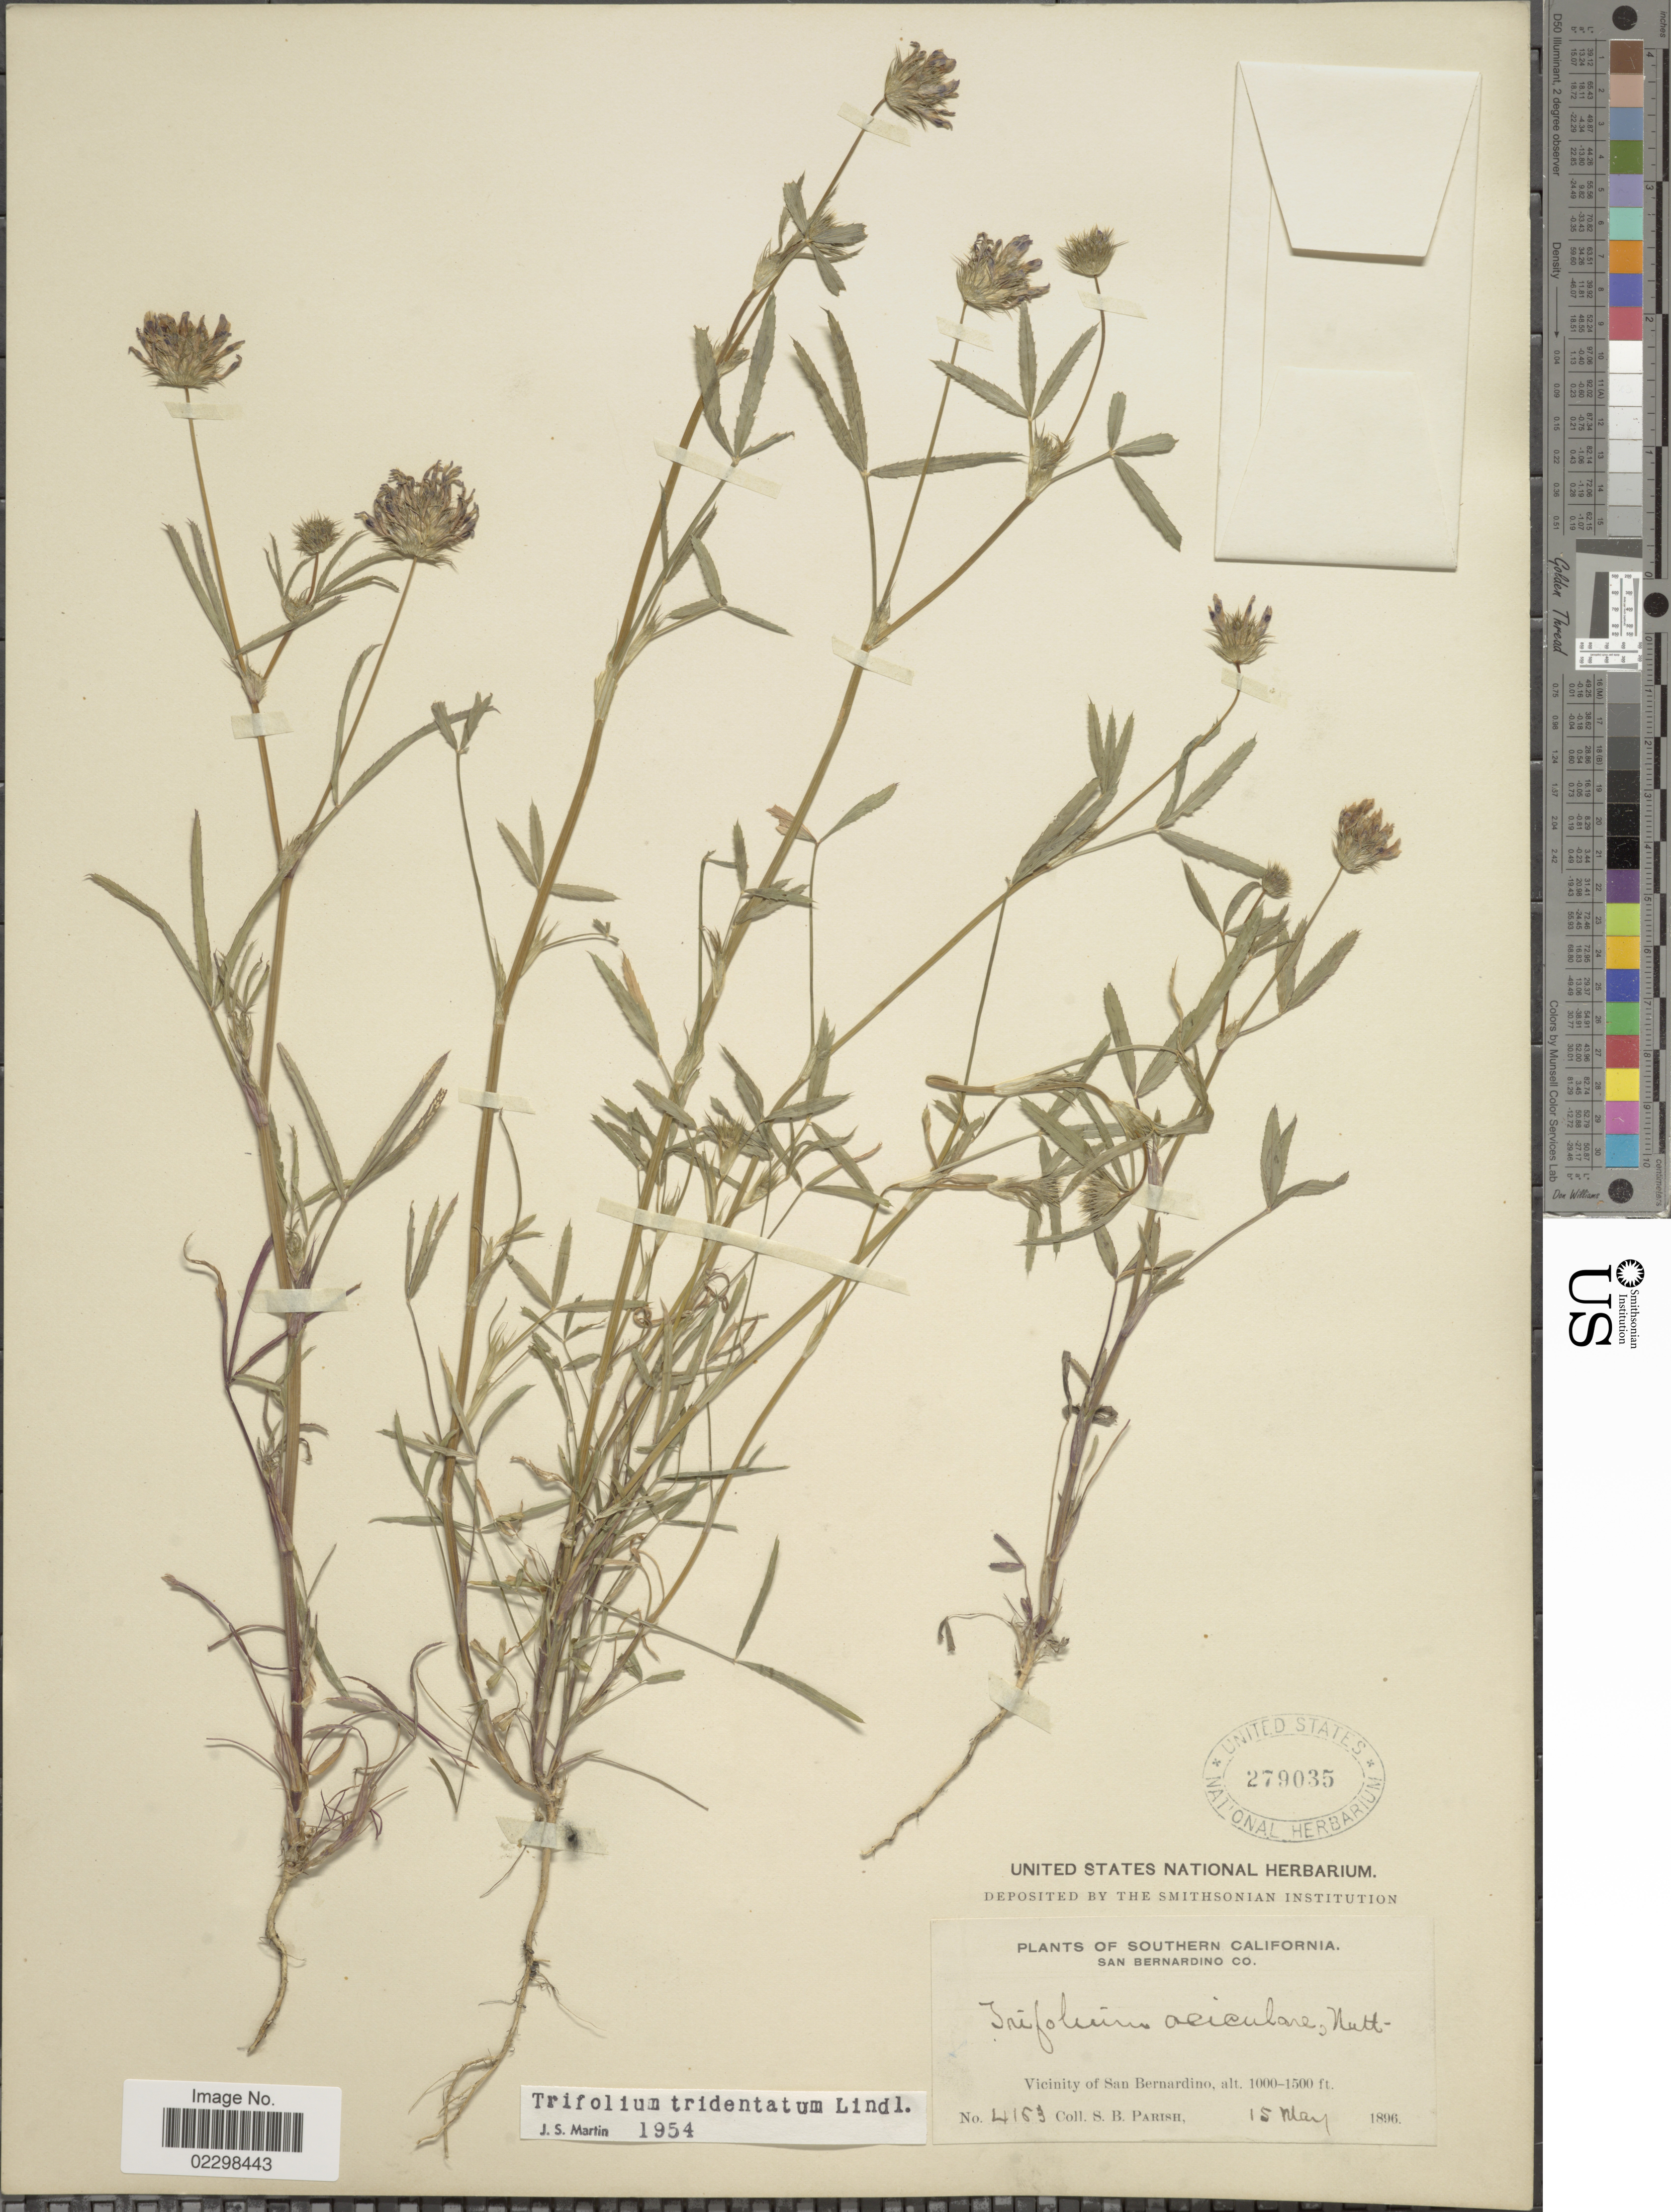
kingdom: Plantae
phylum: Tracheophyta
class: Magnoliopsida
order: Fabales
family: Fabaceae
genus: Trifolium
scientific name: Trifolium tridentatum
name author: Lindl.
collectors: S. B. Parish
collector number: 4153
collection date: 1896-05-15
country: United States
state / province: California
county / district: San Bernardino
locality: Southern California, San Bernardino Co., Vicinity of San Bernardino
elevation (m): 305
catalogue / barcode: US 279035